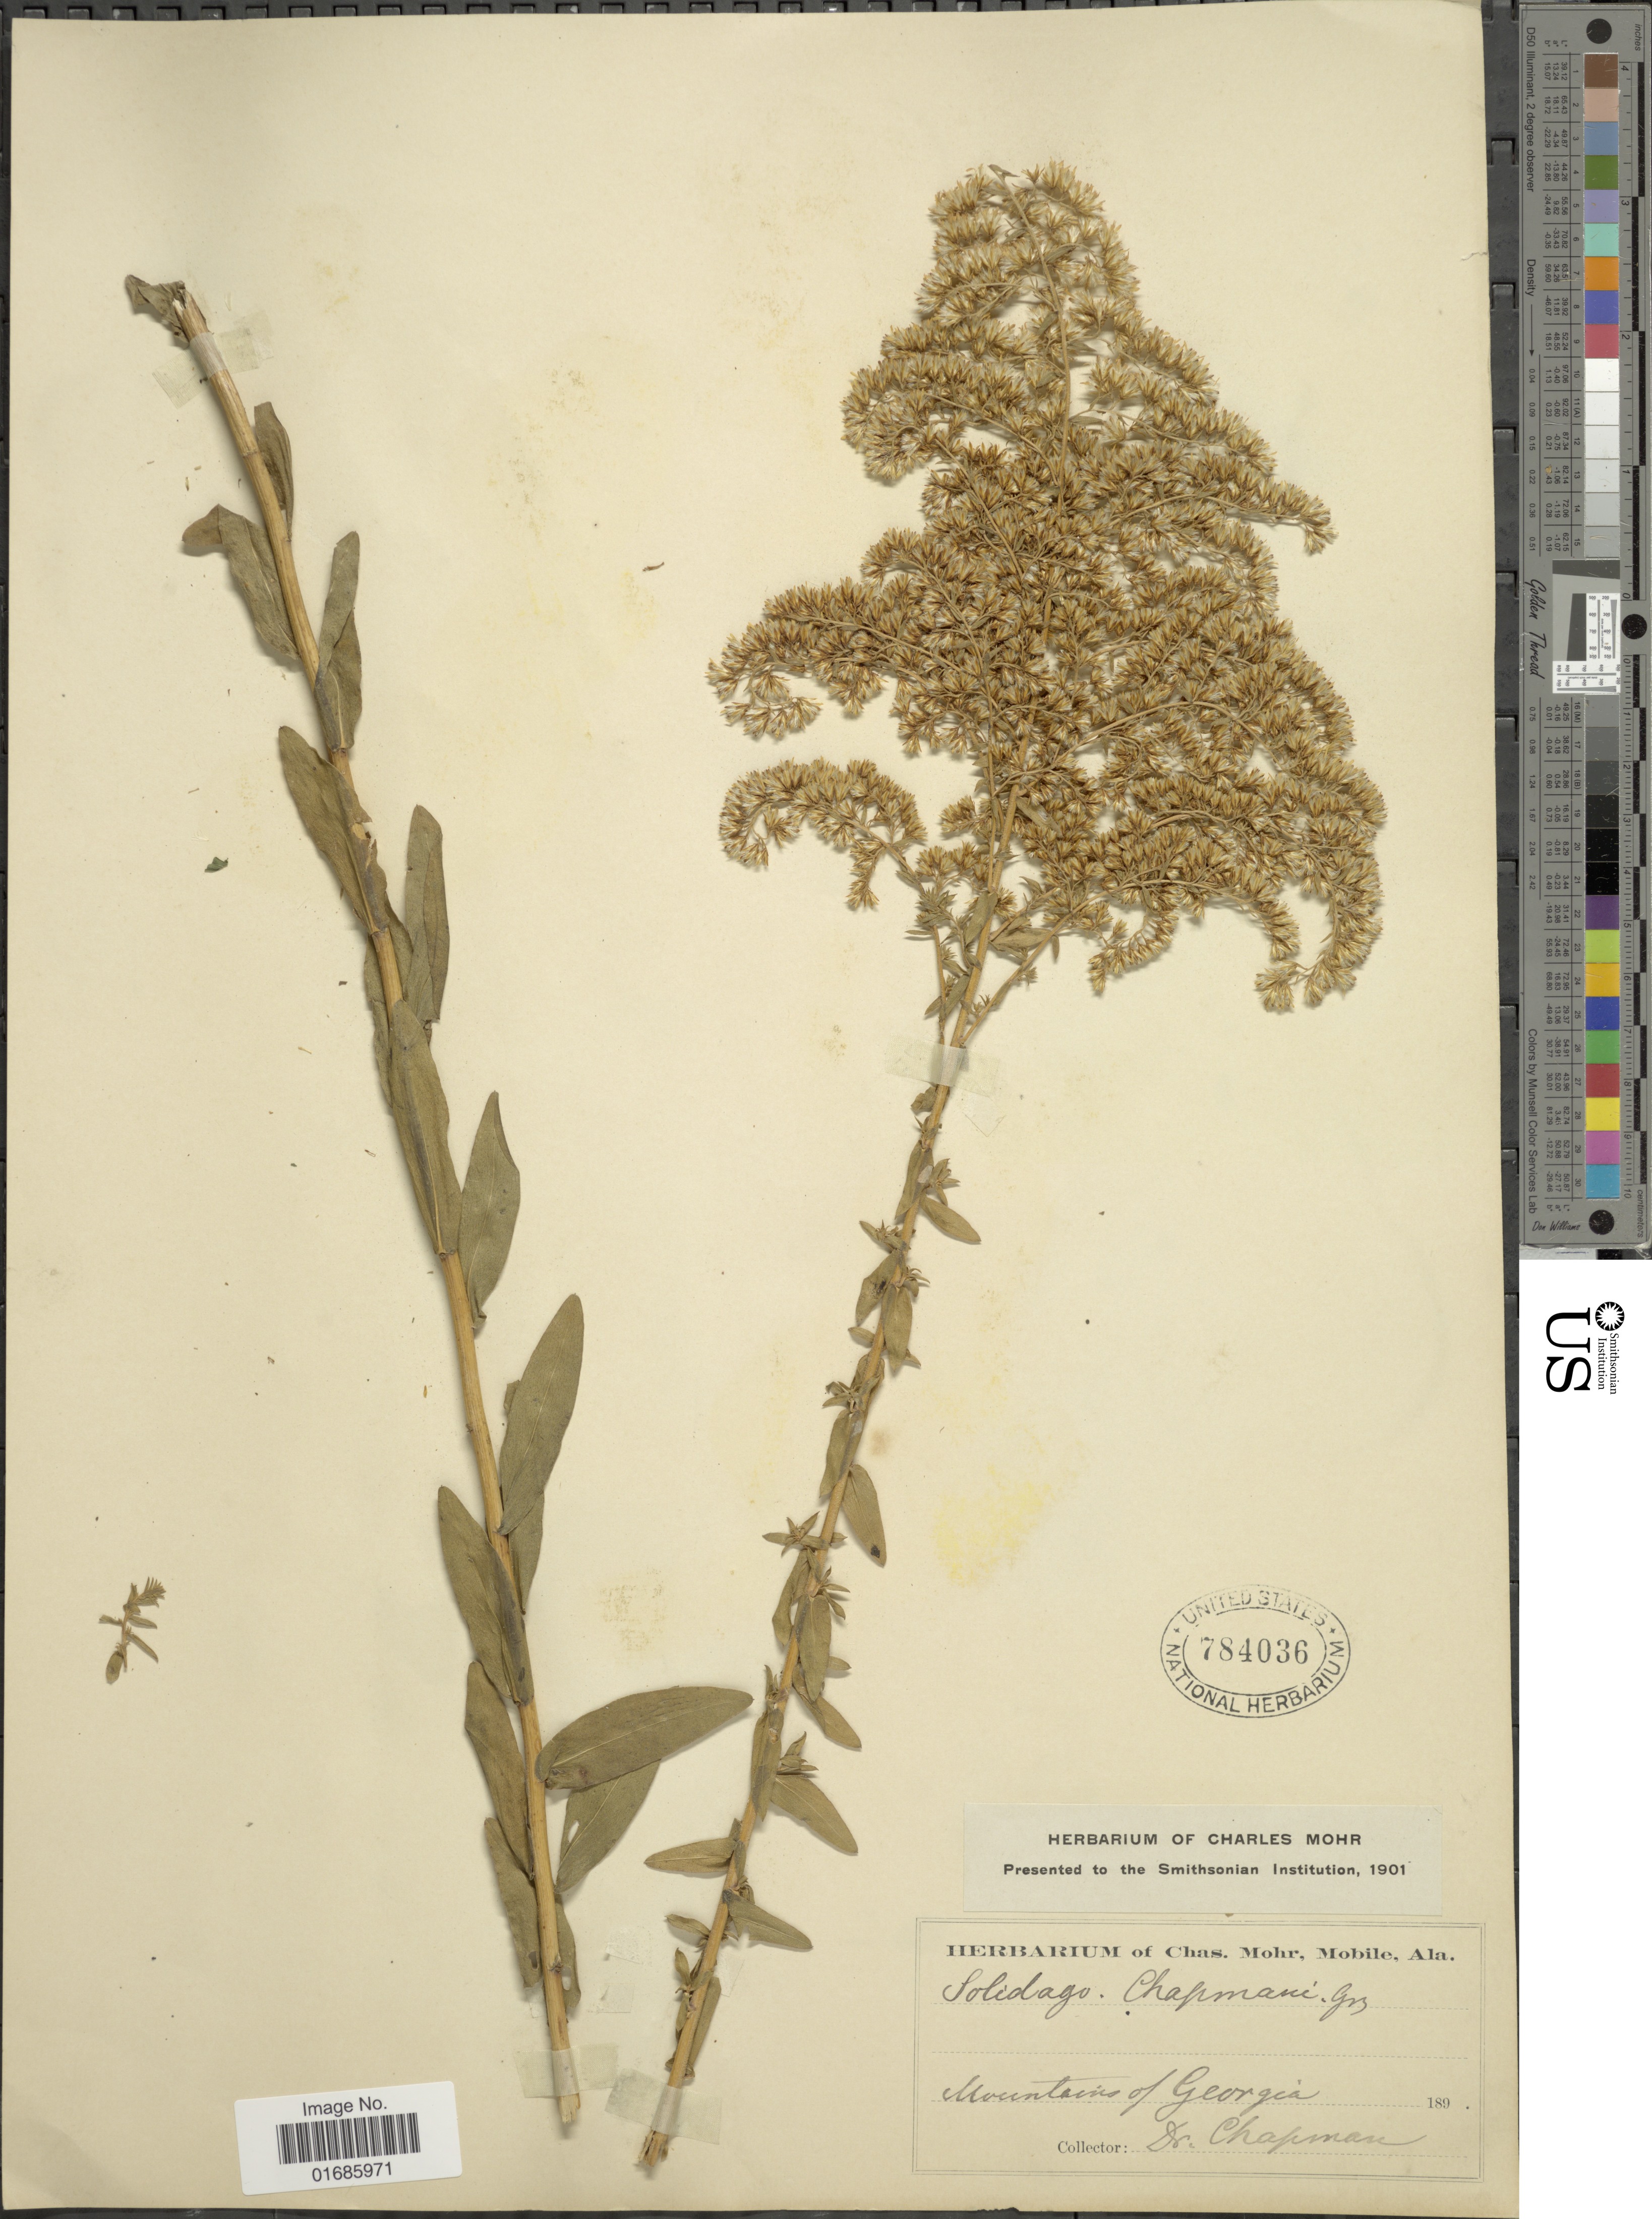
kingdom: Plantae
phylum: Tracheophyta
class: Magnoliopsida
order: Asterales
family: Asteraceae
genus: Solidago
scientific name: Solidago chapmanii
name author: Torr. & A. Gray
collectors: A. Chapman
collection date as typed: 189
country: United States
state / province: Georgia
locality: Mountains of Georgia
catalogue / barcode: US 784036